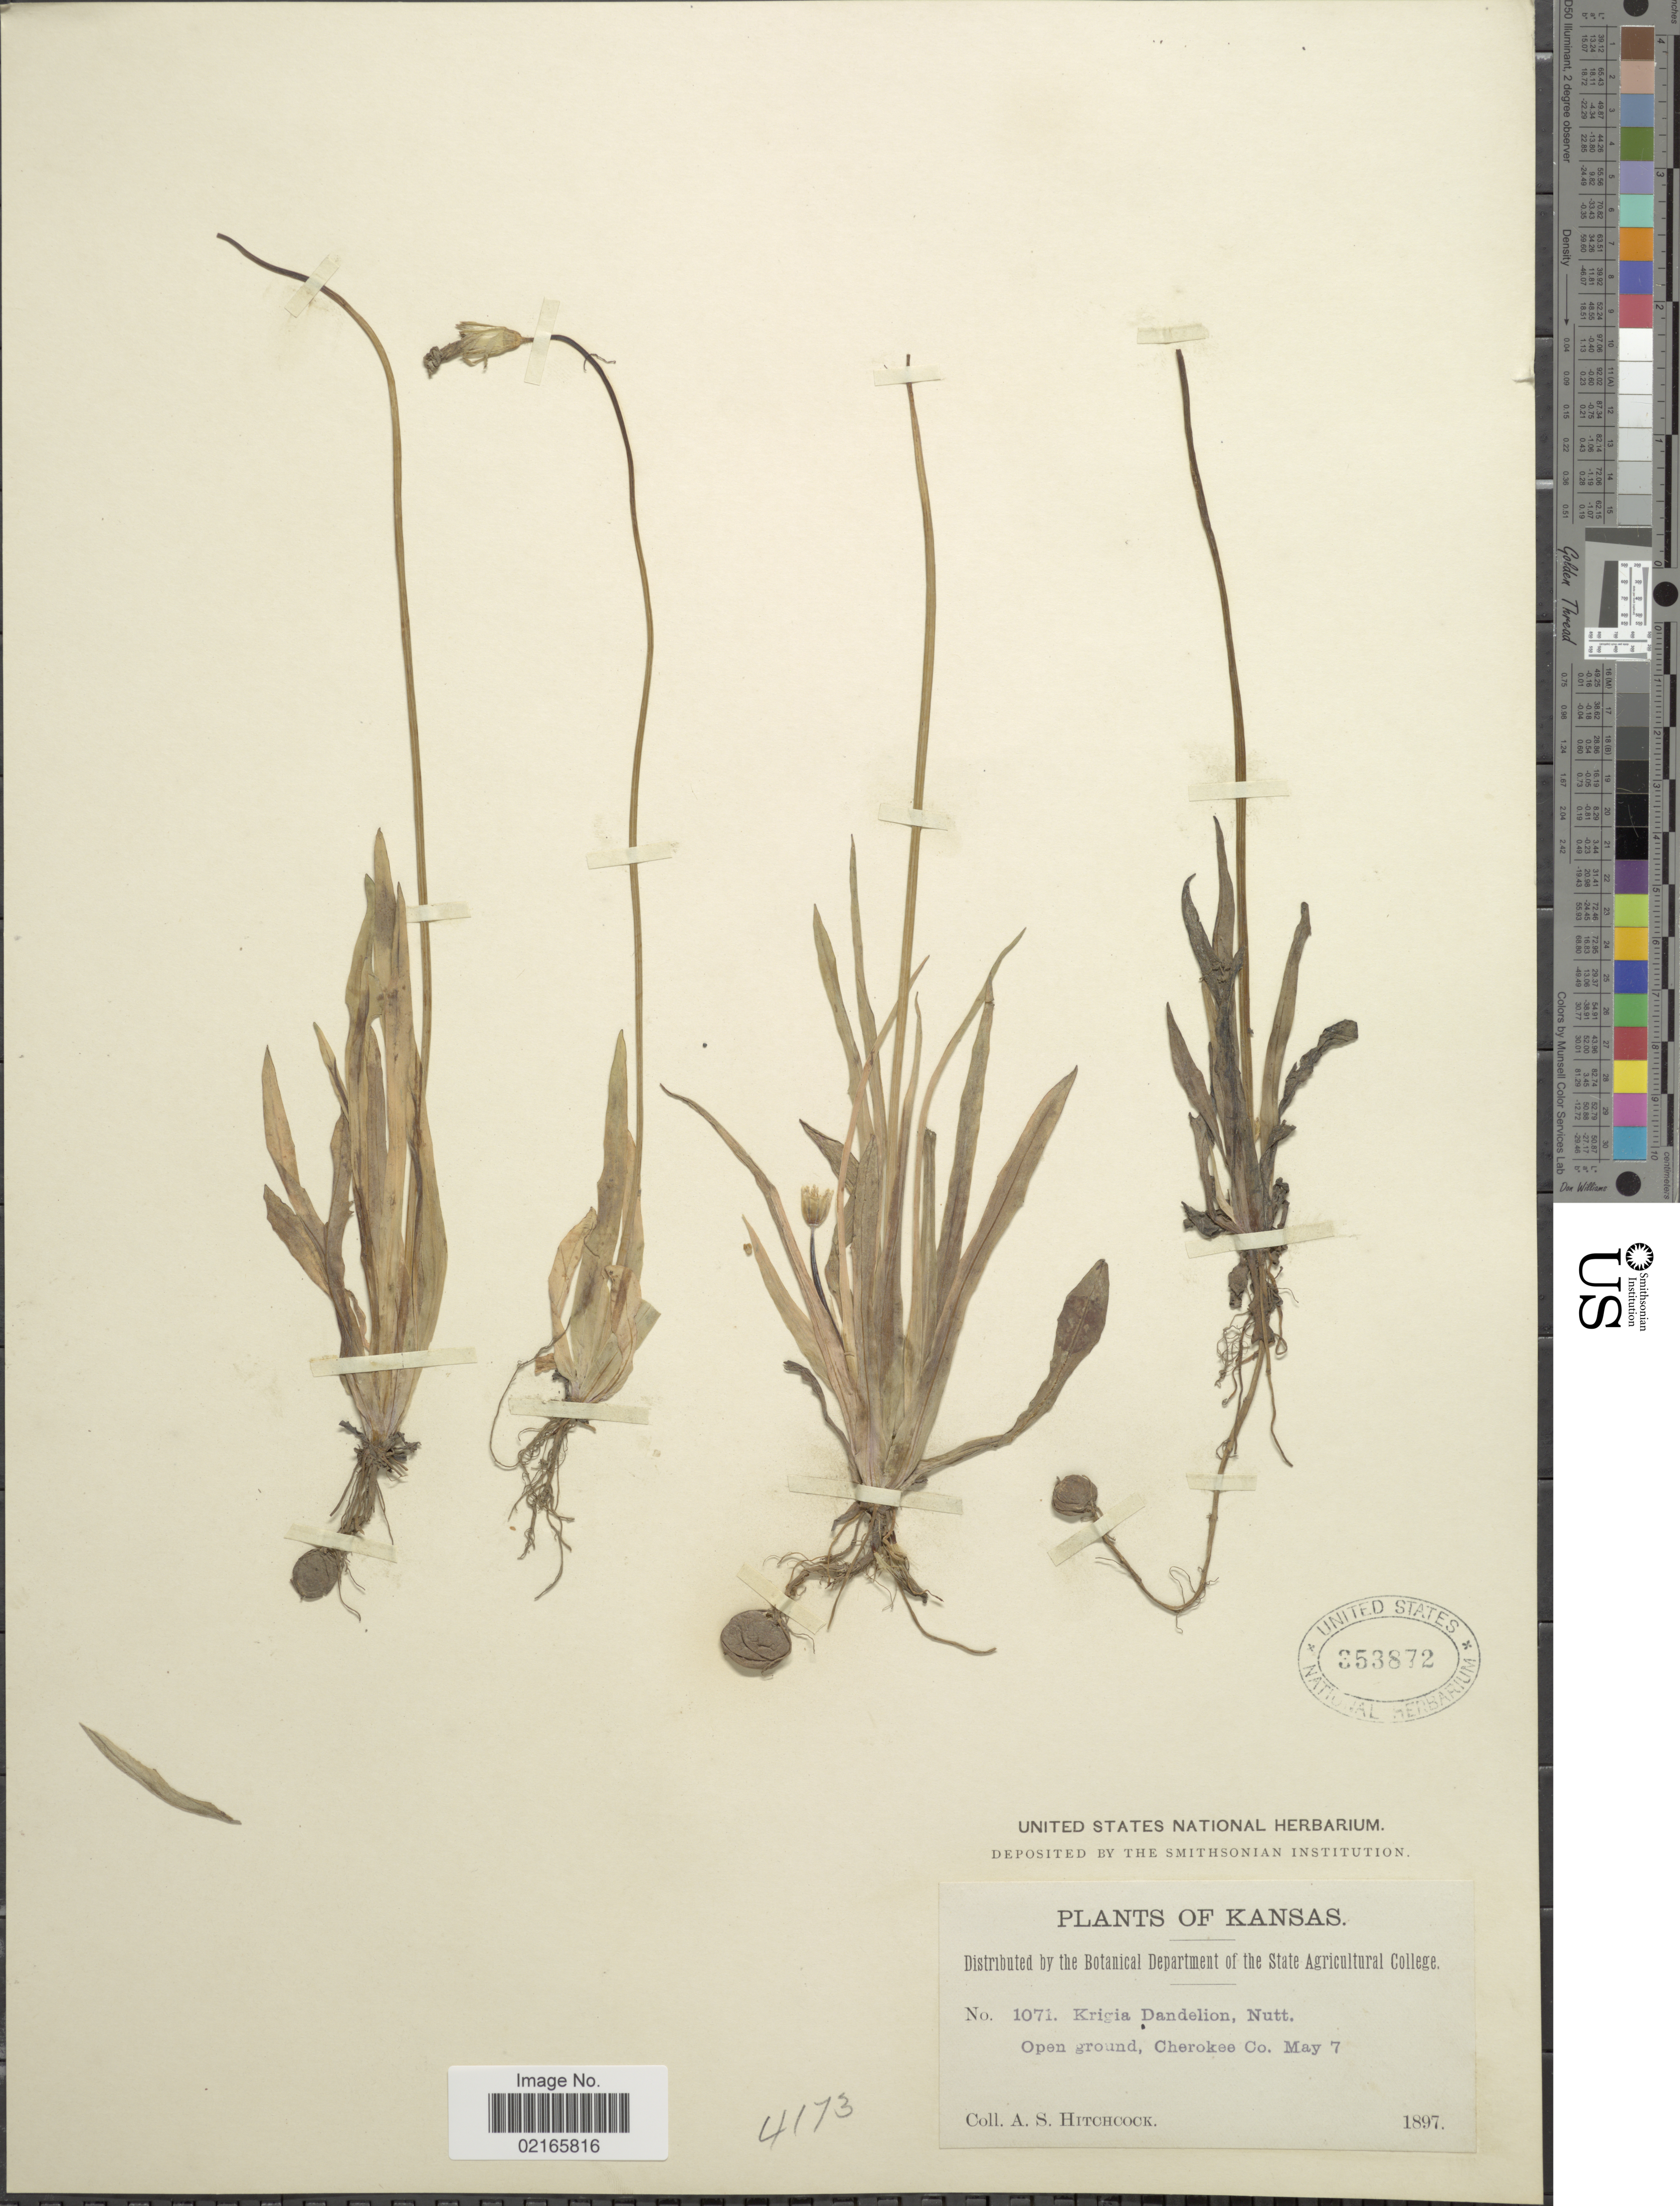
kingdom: Plantae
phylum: Tracheophyta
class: Magnoliopsida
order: Asterales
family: Asteraceae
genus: Krigia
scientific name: Krigia dandelion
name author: (L.) Nutt.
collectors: A. S. Hitchcock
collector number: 1071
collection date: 1897-05-07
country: United States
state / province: Kansas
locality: Open ground, Cherokee Co.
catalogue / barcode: US 353872